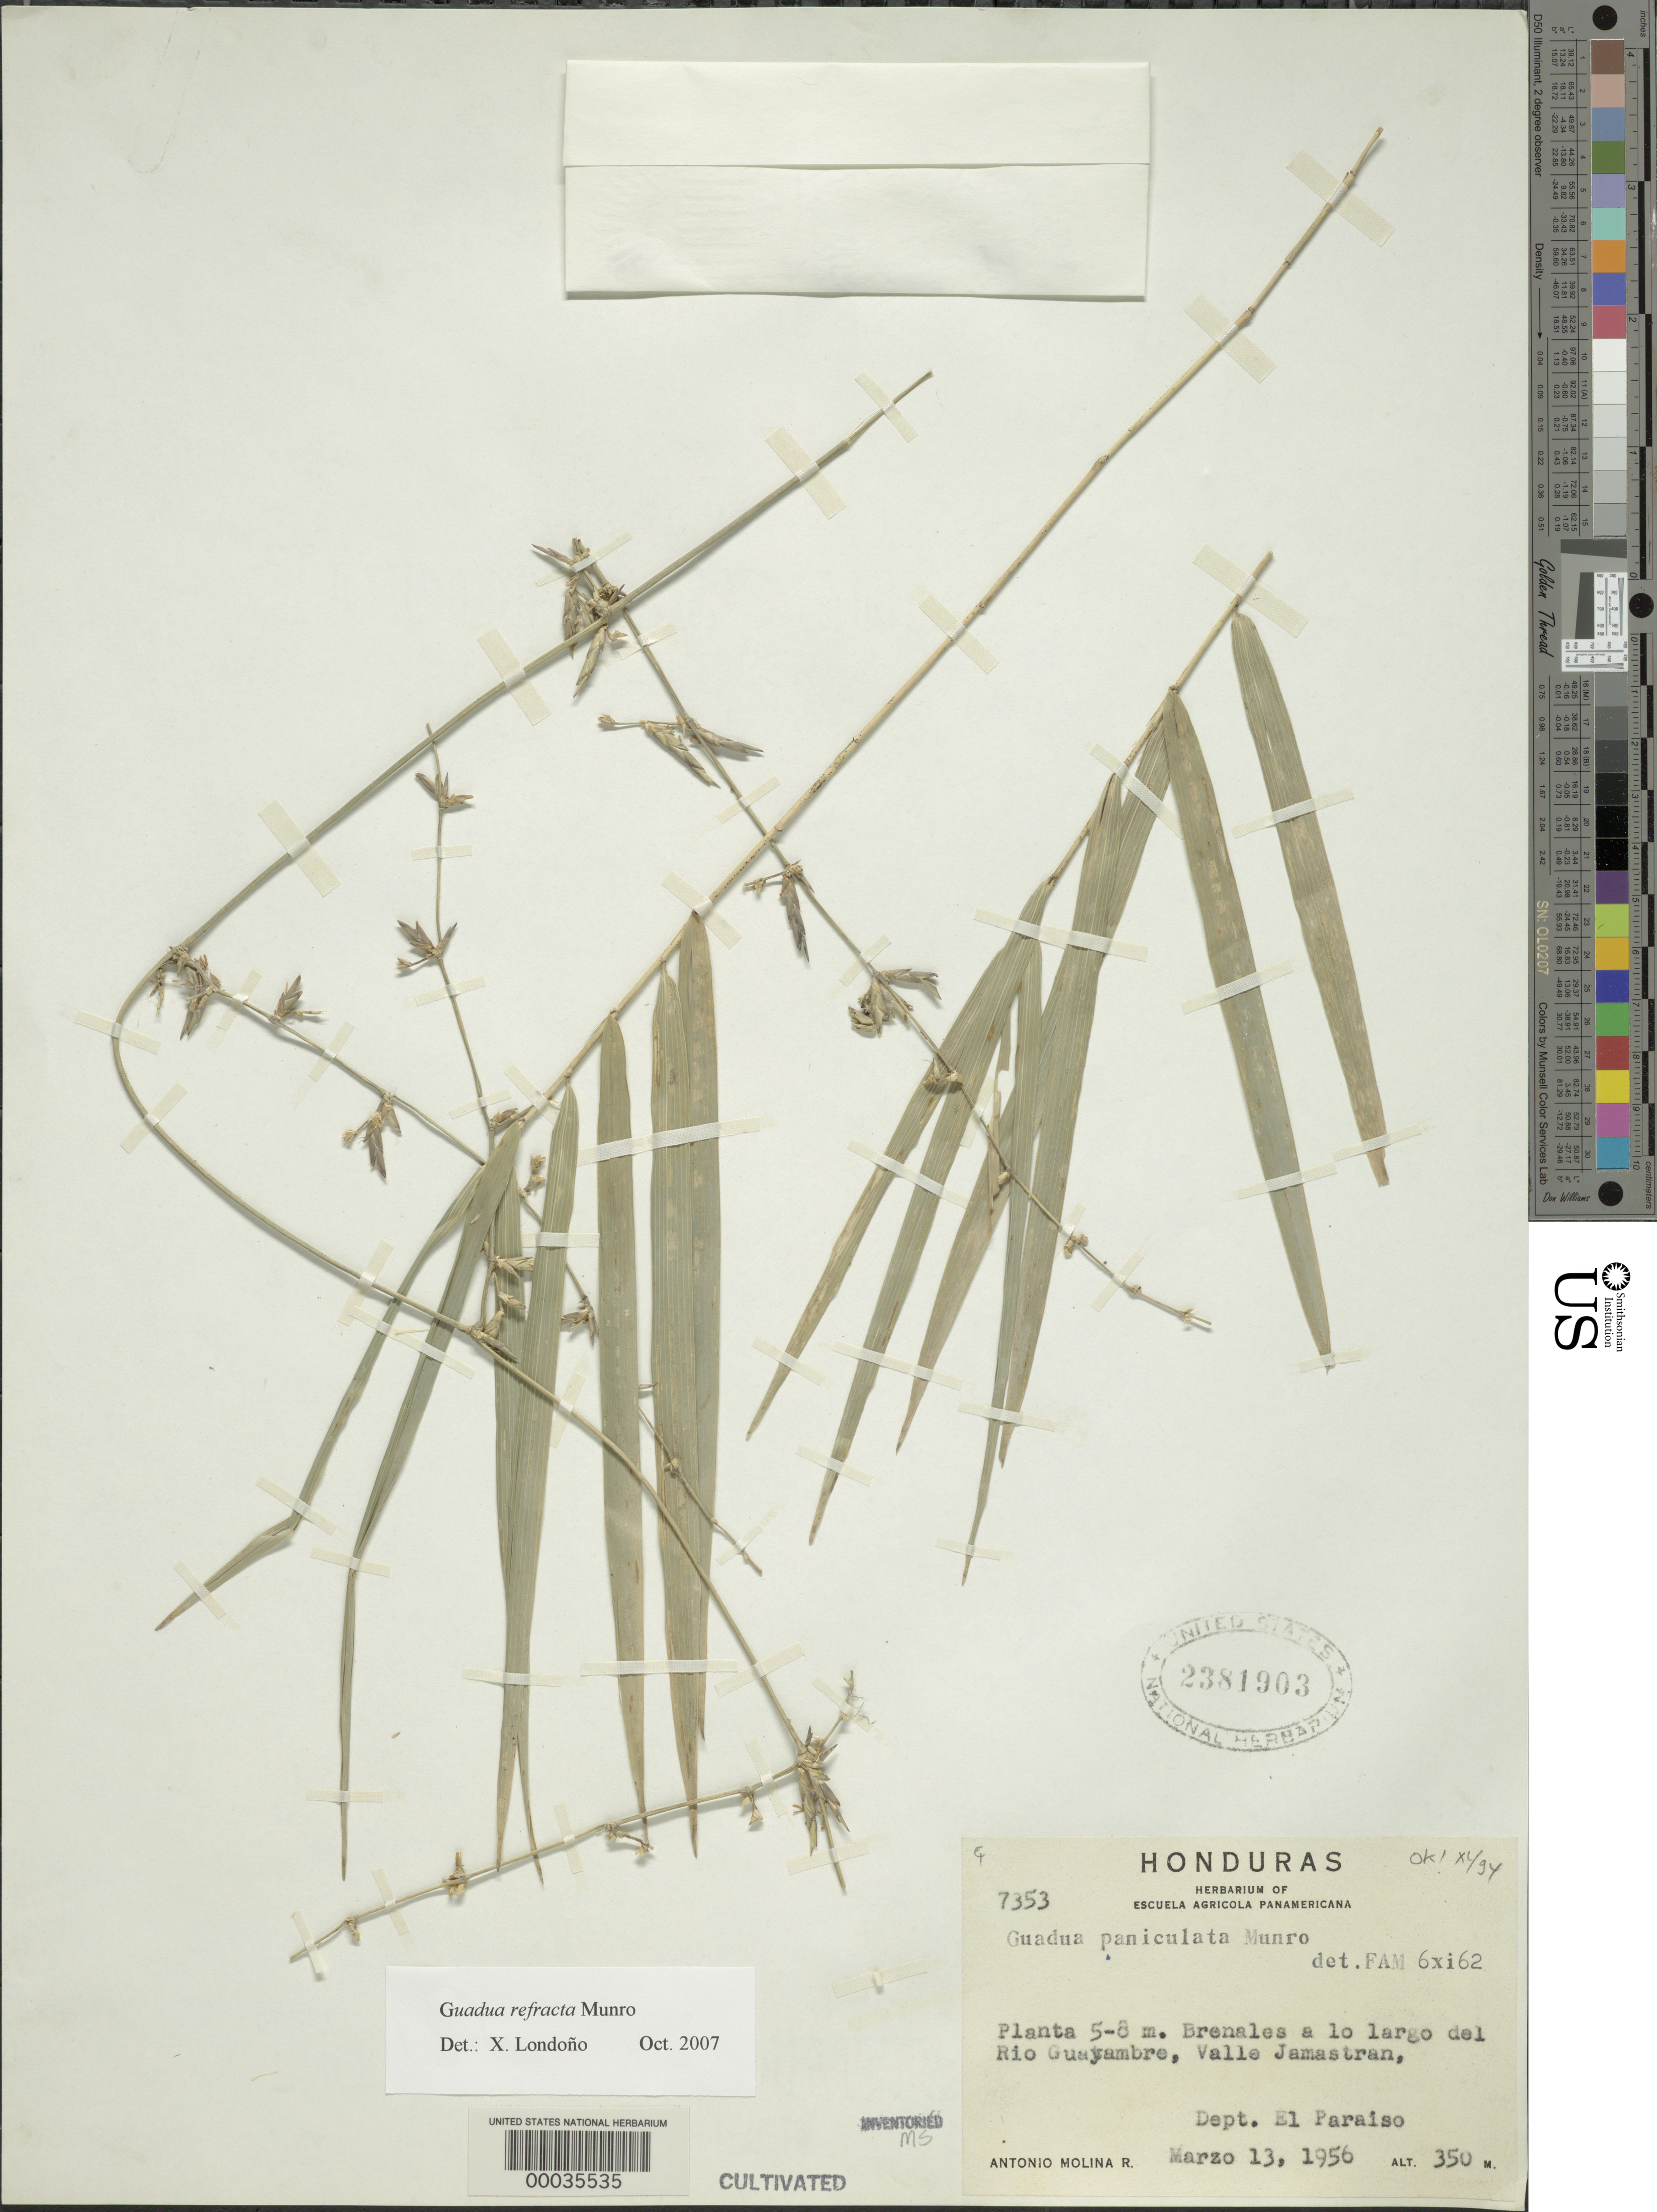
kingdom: Plantae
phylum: Tracheophyta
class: Liliopsida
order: Poales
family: Poaceae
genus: Guadua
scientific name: Guadua refracta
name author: Munro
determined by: McClure, F. A.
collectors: A. Molina R.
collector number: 7353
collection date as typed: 13 Mar 1956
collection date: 1956-03-13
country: Honduras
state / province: El Paraíso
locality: río Guayambre, Valle Jamastran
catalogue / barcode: US 2381903